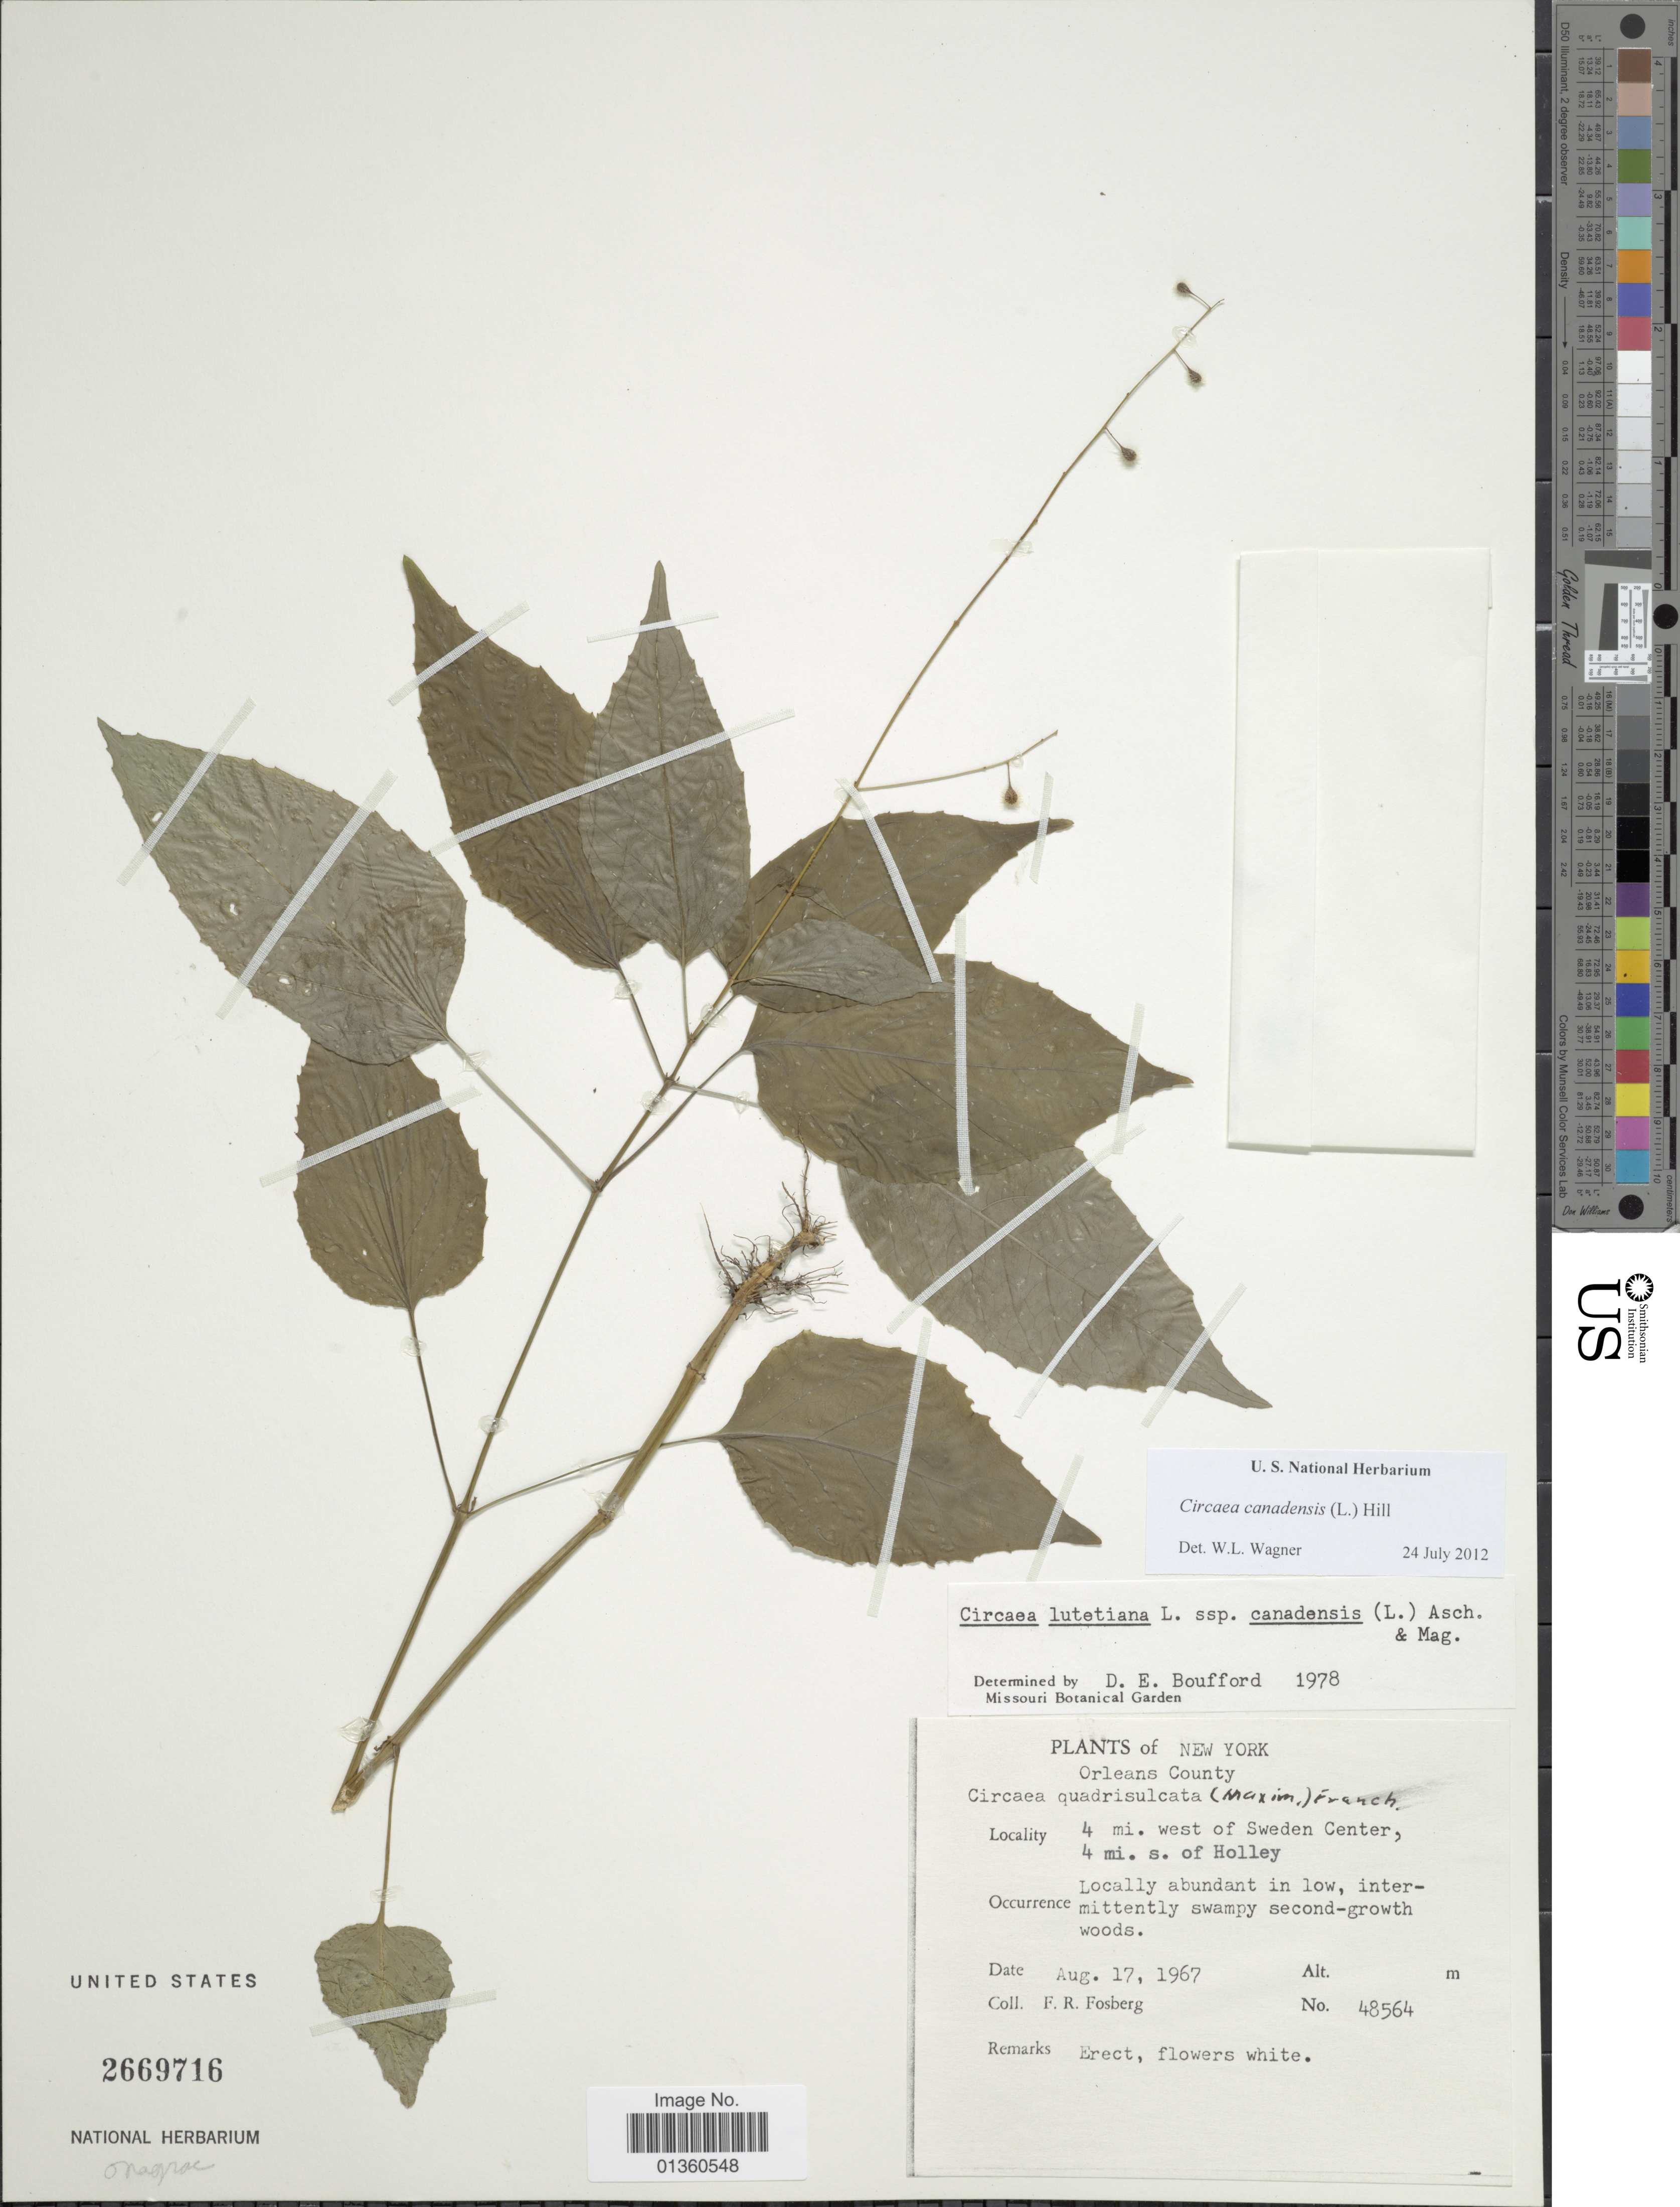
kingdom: Plantae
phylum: Tracheophyta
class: Magnoliopsida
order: Myrtales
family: Onagraceae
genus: Circaea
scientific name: Circaea canadensis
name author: (L.) Hill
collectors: F. R. Fosberg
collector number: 48564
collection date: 1967-08-17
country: United States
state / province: New York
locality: Orleans County. 4 mi. west of Sweden Center, 4 mi. s. of Holley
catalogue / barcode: US 2669716